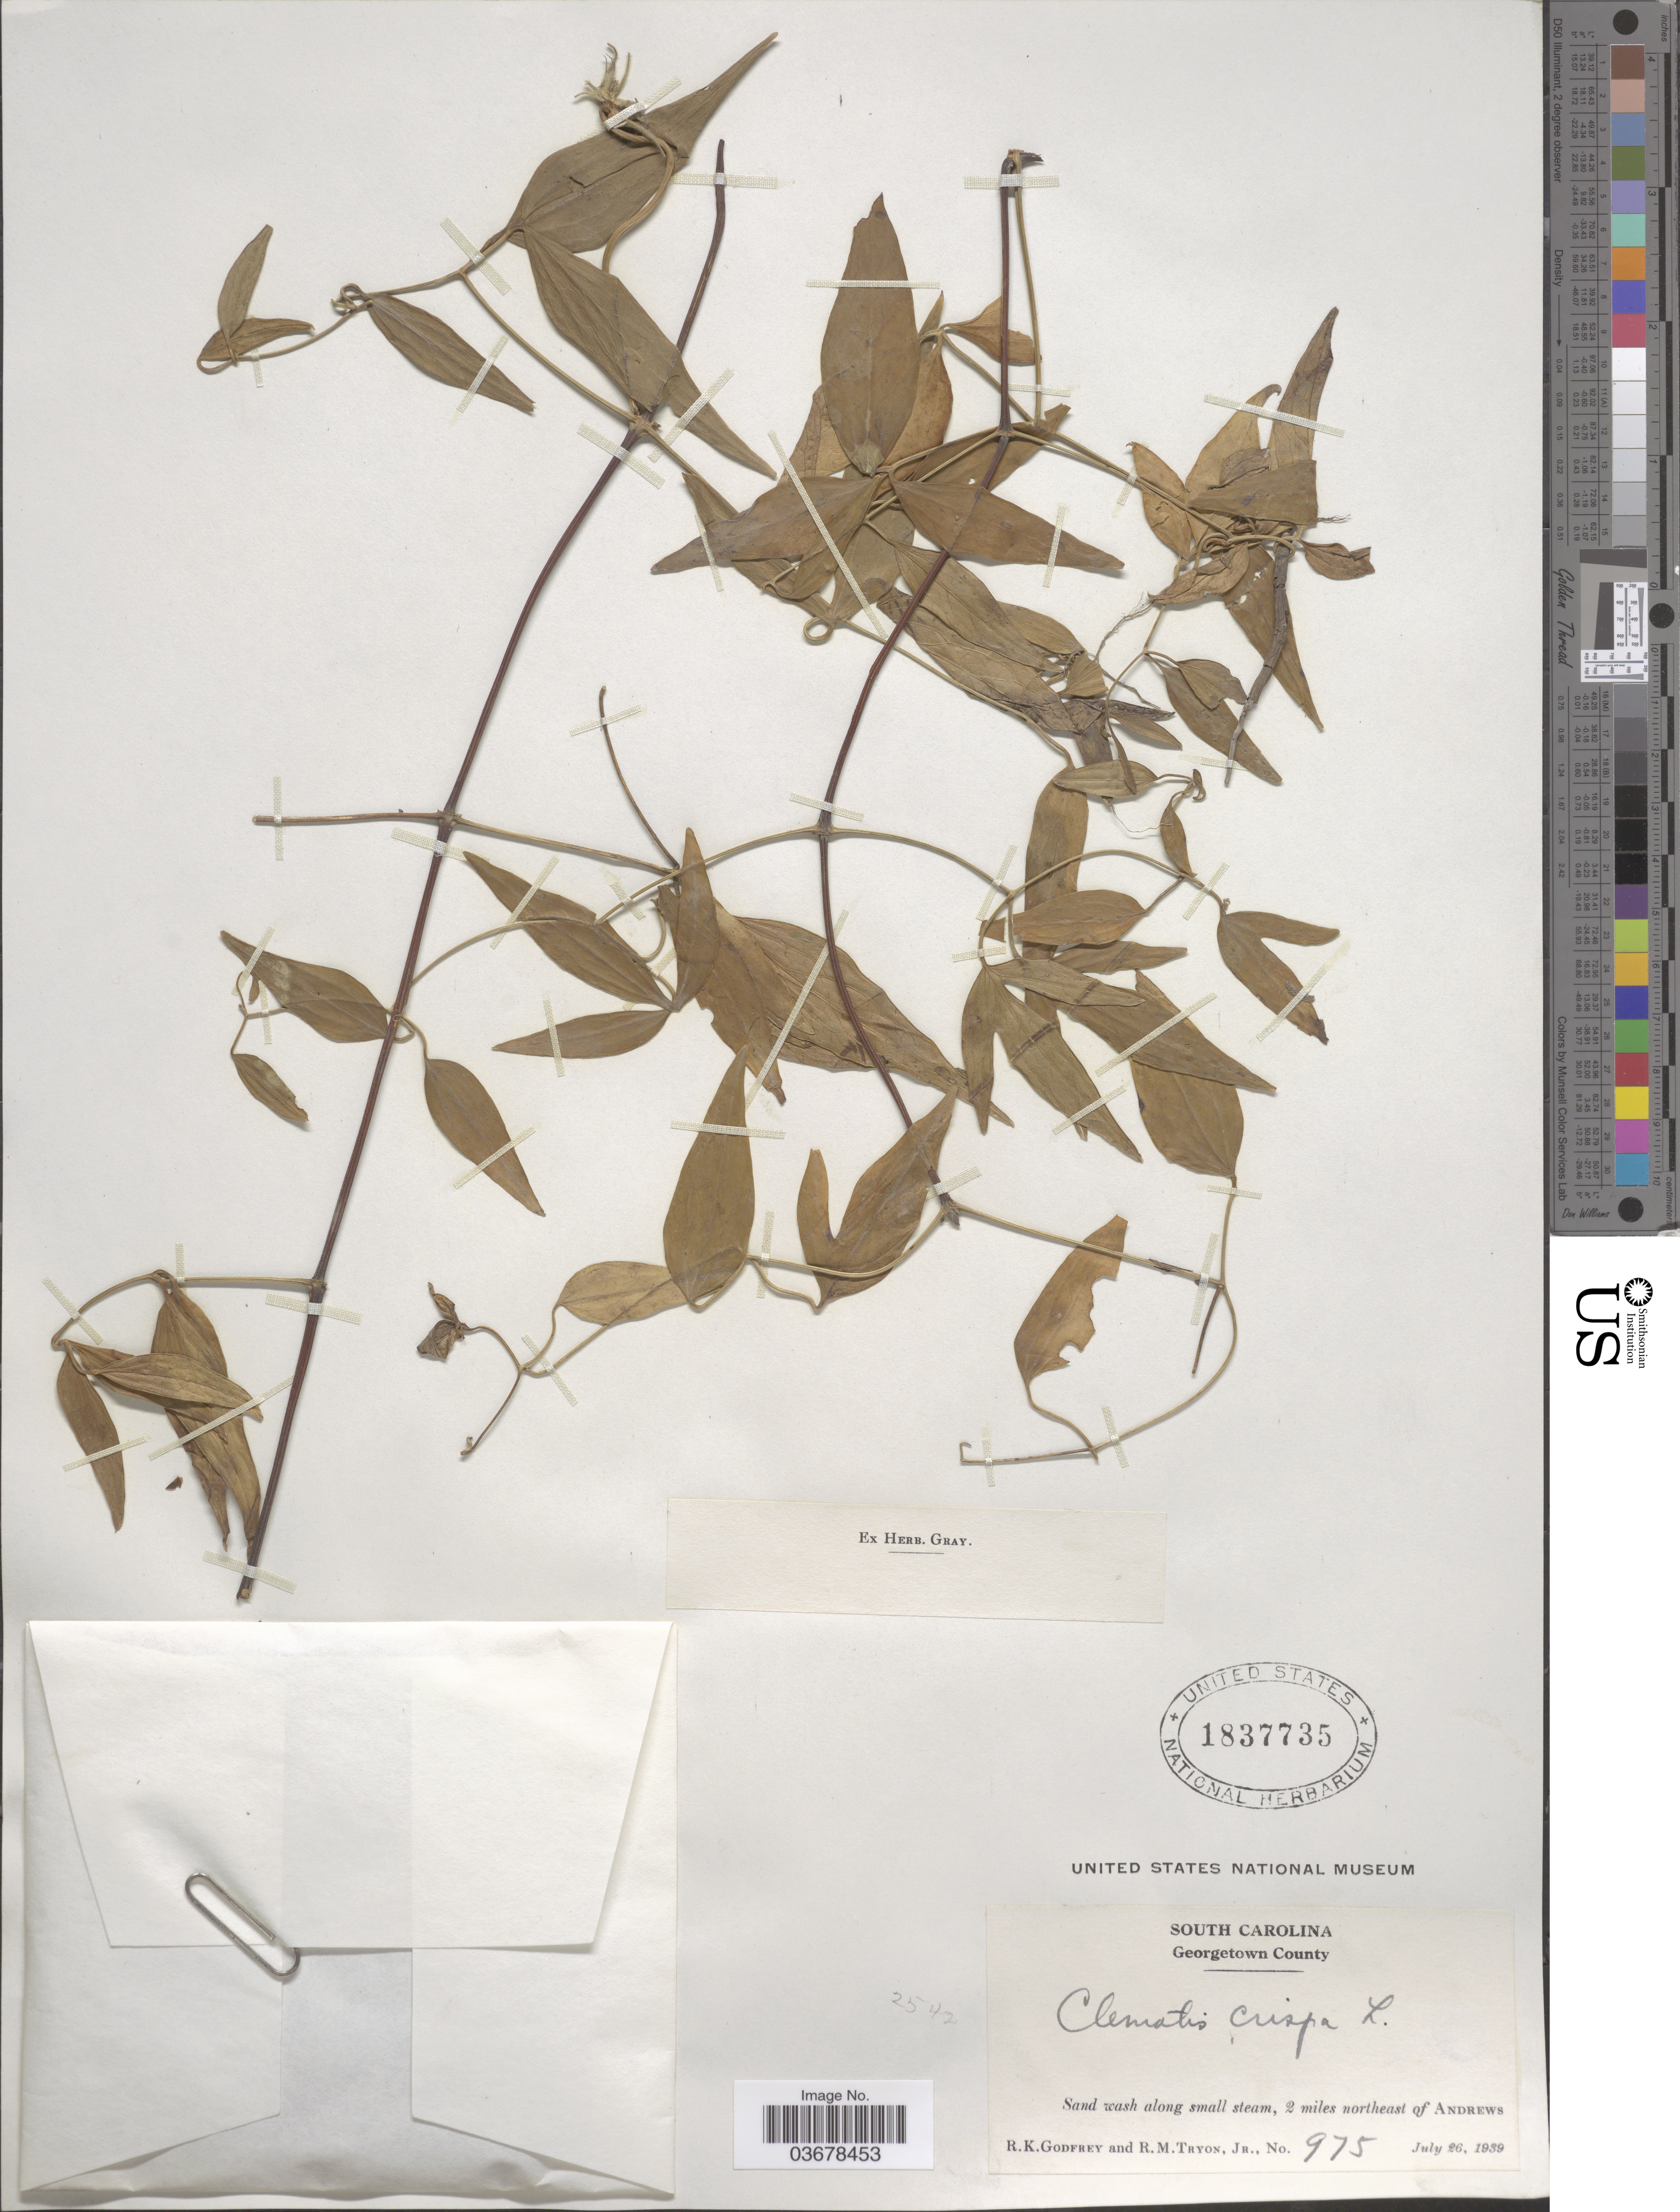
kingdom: Plantae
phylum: Tracheophyta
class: Magnoliopsida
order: Ranunculales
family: Ranunculaceae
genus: Clematis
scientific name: Clematis viorna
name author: L.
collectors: R. K. Godfrey & R. Tryon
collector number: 975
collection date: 1939-07-26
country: United States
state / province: South Carolina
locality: Georgetown County. Sand wash along small stream, 2 miles northeast of Andrews.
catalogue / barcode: US 1837735